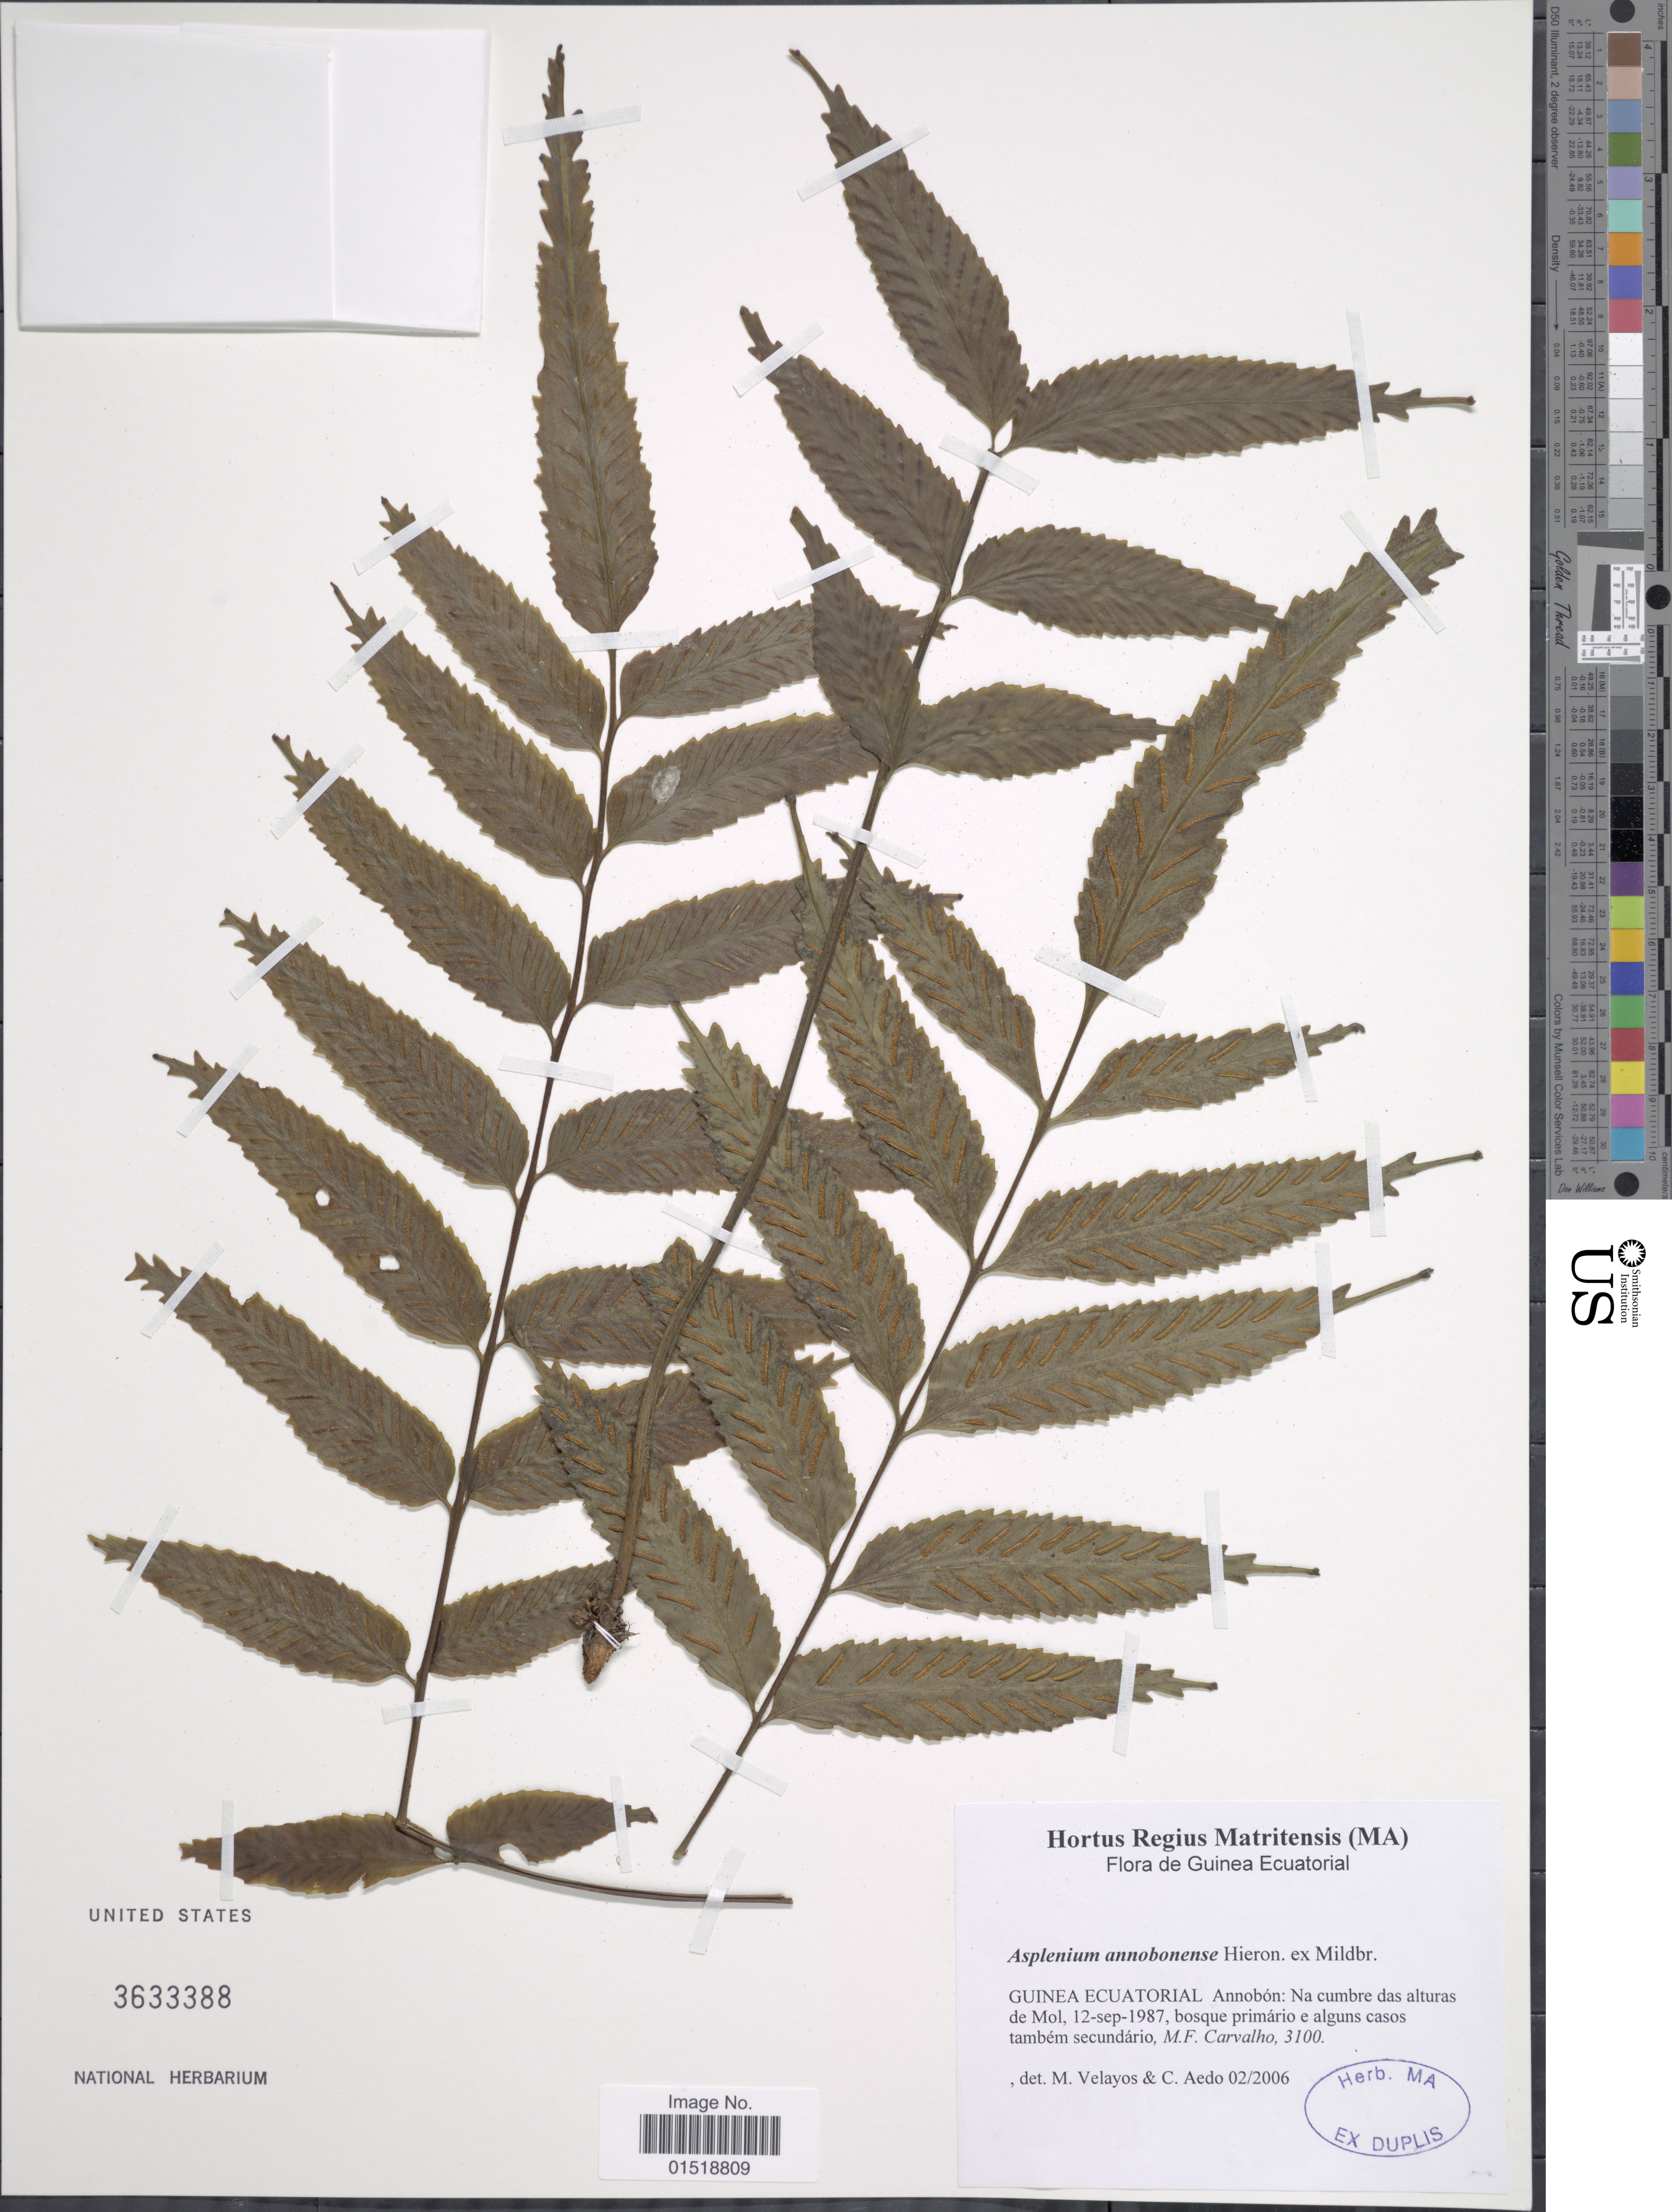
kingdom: Plantae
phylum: Tracheophyta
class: Polypodiopsida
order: Polypodiales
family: Aspleniaceae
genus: Asplenium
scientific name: Asplenium annobonense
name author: Hieron. ex Mildbr.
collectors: M. F. Carvalho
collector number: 3100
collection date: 1987-09-12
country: Equatorial Guinea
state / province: Annobon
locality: Na cumbre das alturas de Mol.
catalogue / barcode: US 3633388